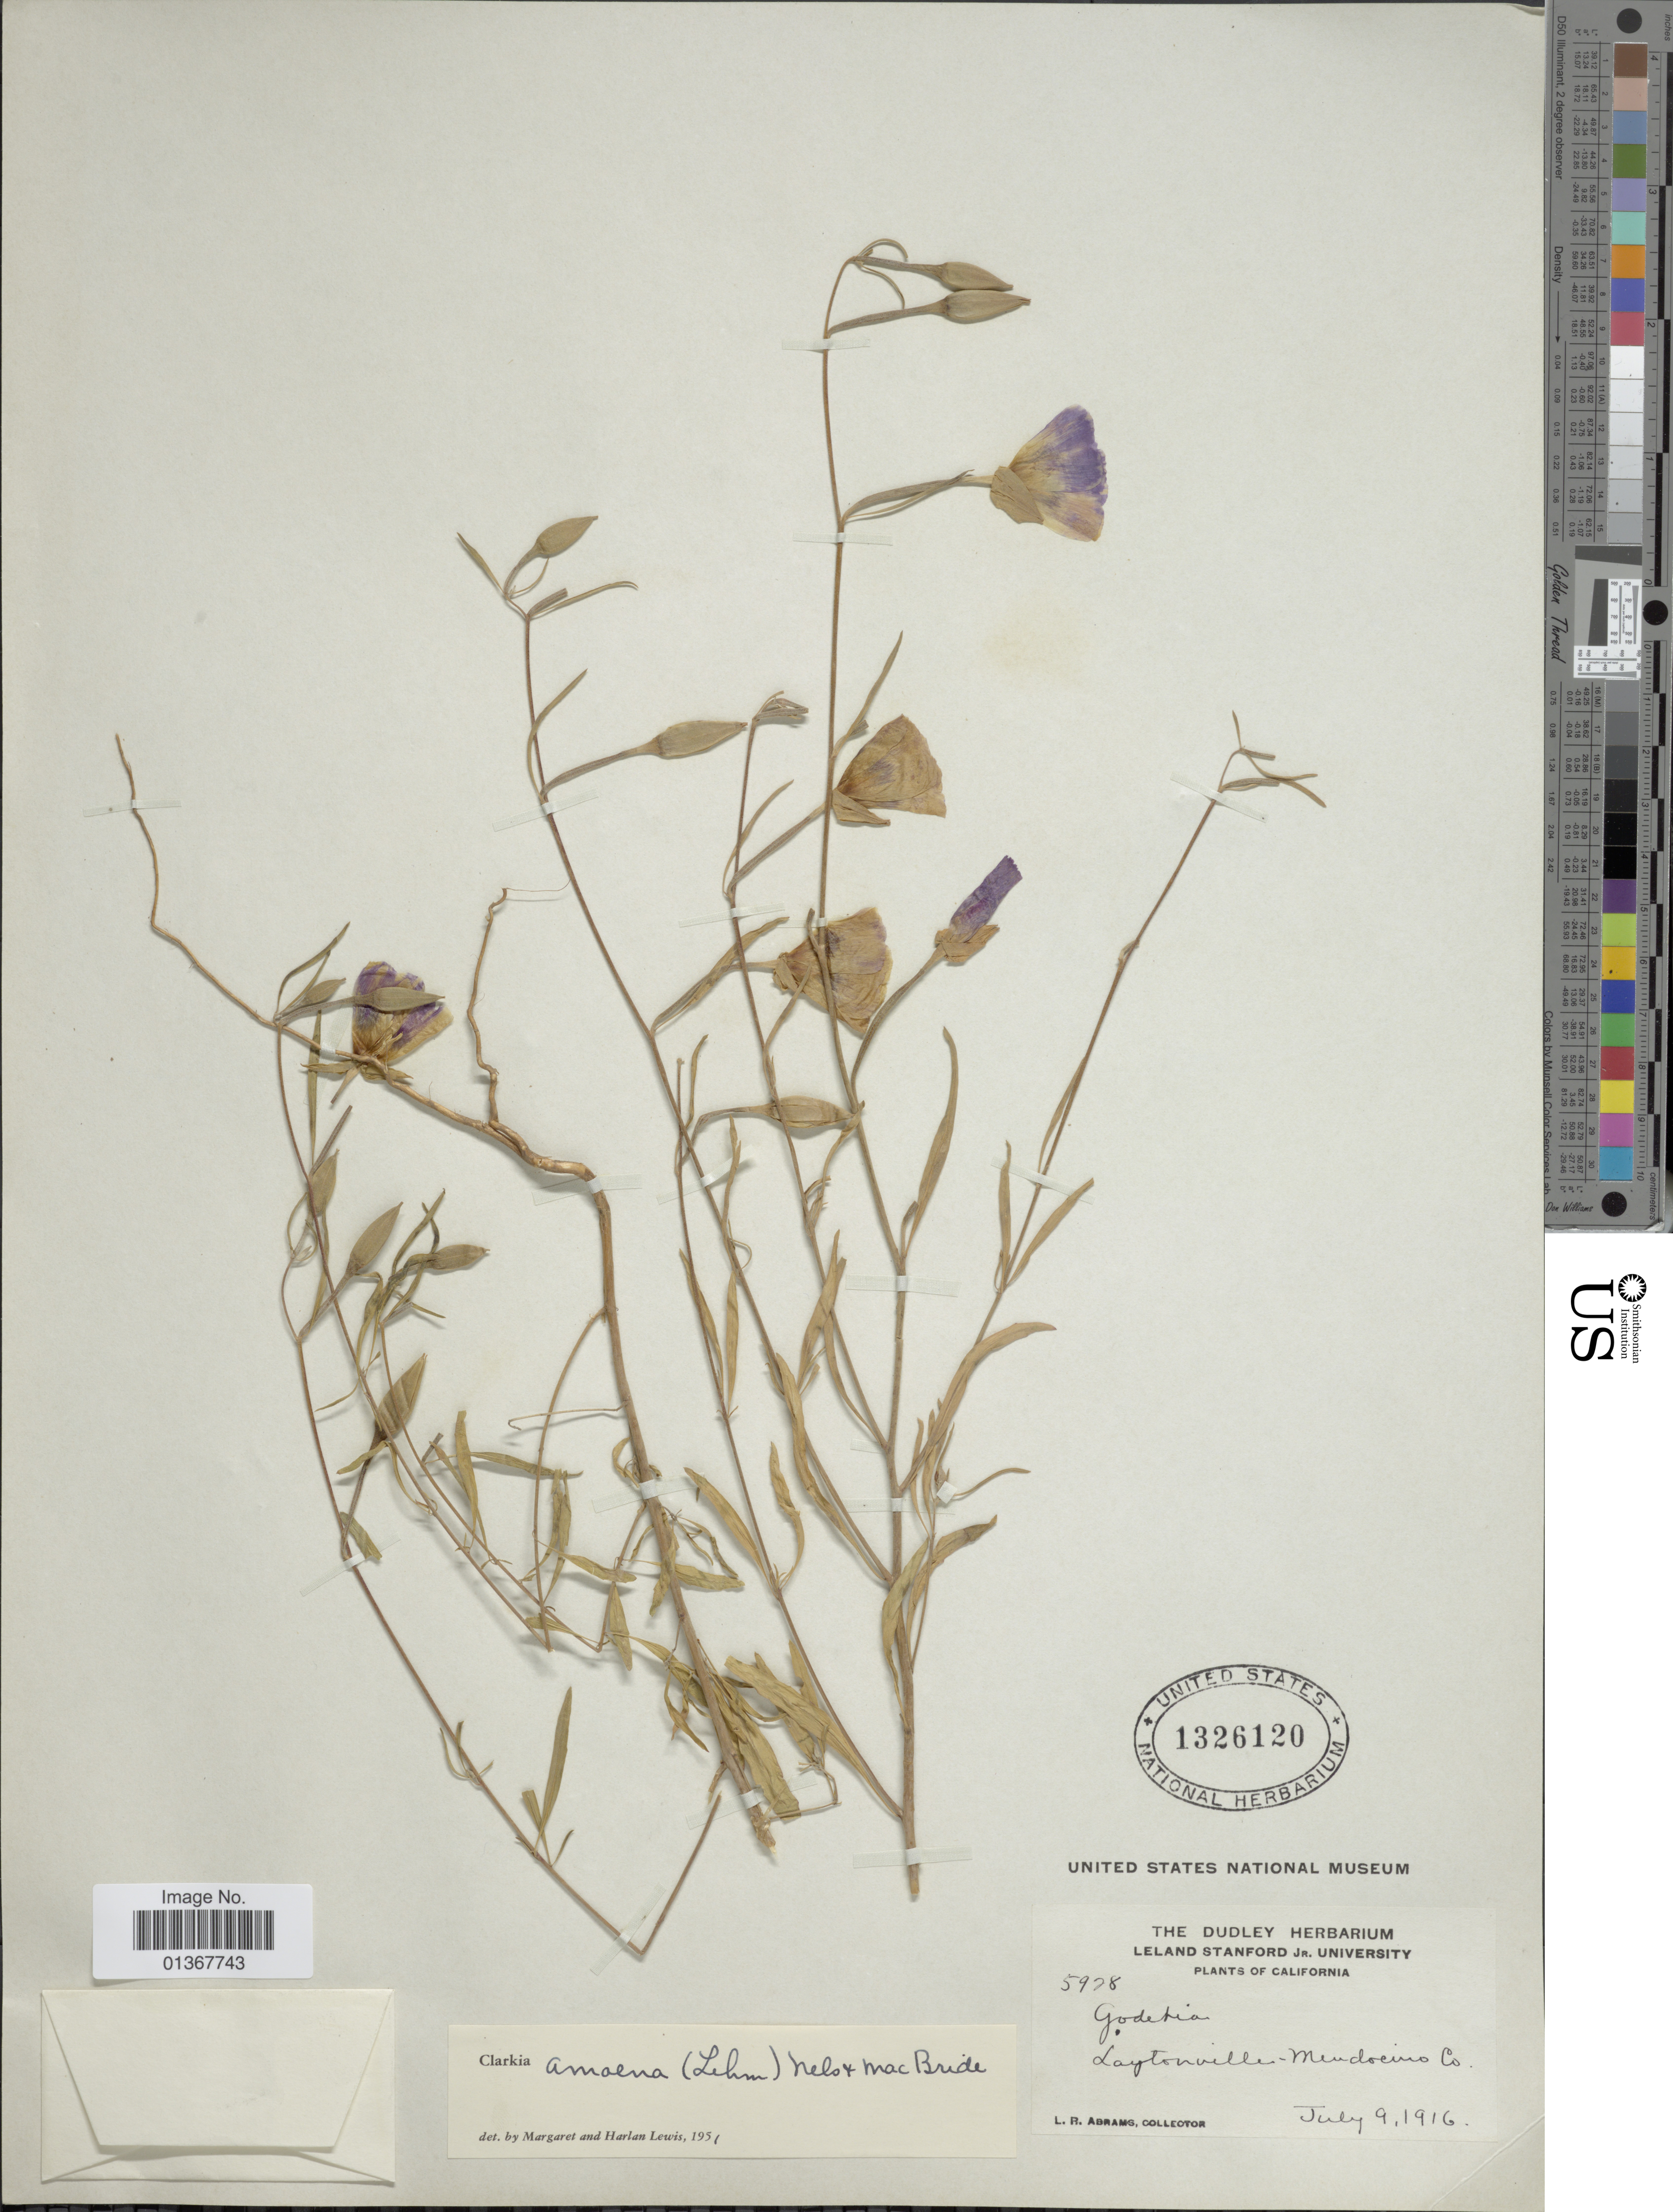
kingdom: Plantae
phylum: Tracheophyta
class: Magnoliopsida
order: Myrtales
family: Onagraceae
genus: Clarkia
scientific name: Clarkia amoena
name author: (Lehm.) A. Nelson & J.F. Macbr.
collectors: L. Abrams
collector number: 5928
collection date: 1916-07-09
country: United States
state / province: California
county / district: Mendocino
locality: Laytonville - Mendocino Co.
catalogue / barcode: US 1326120